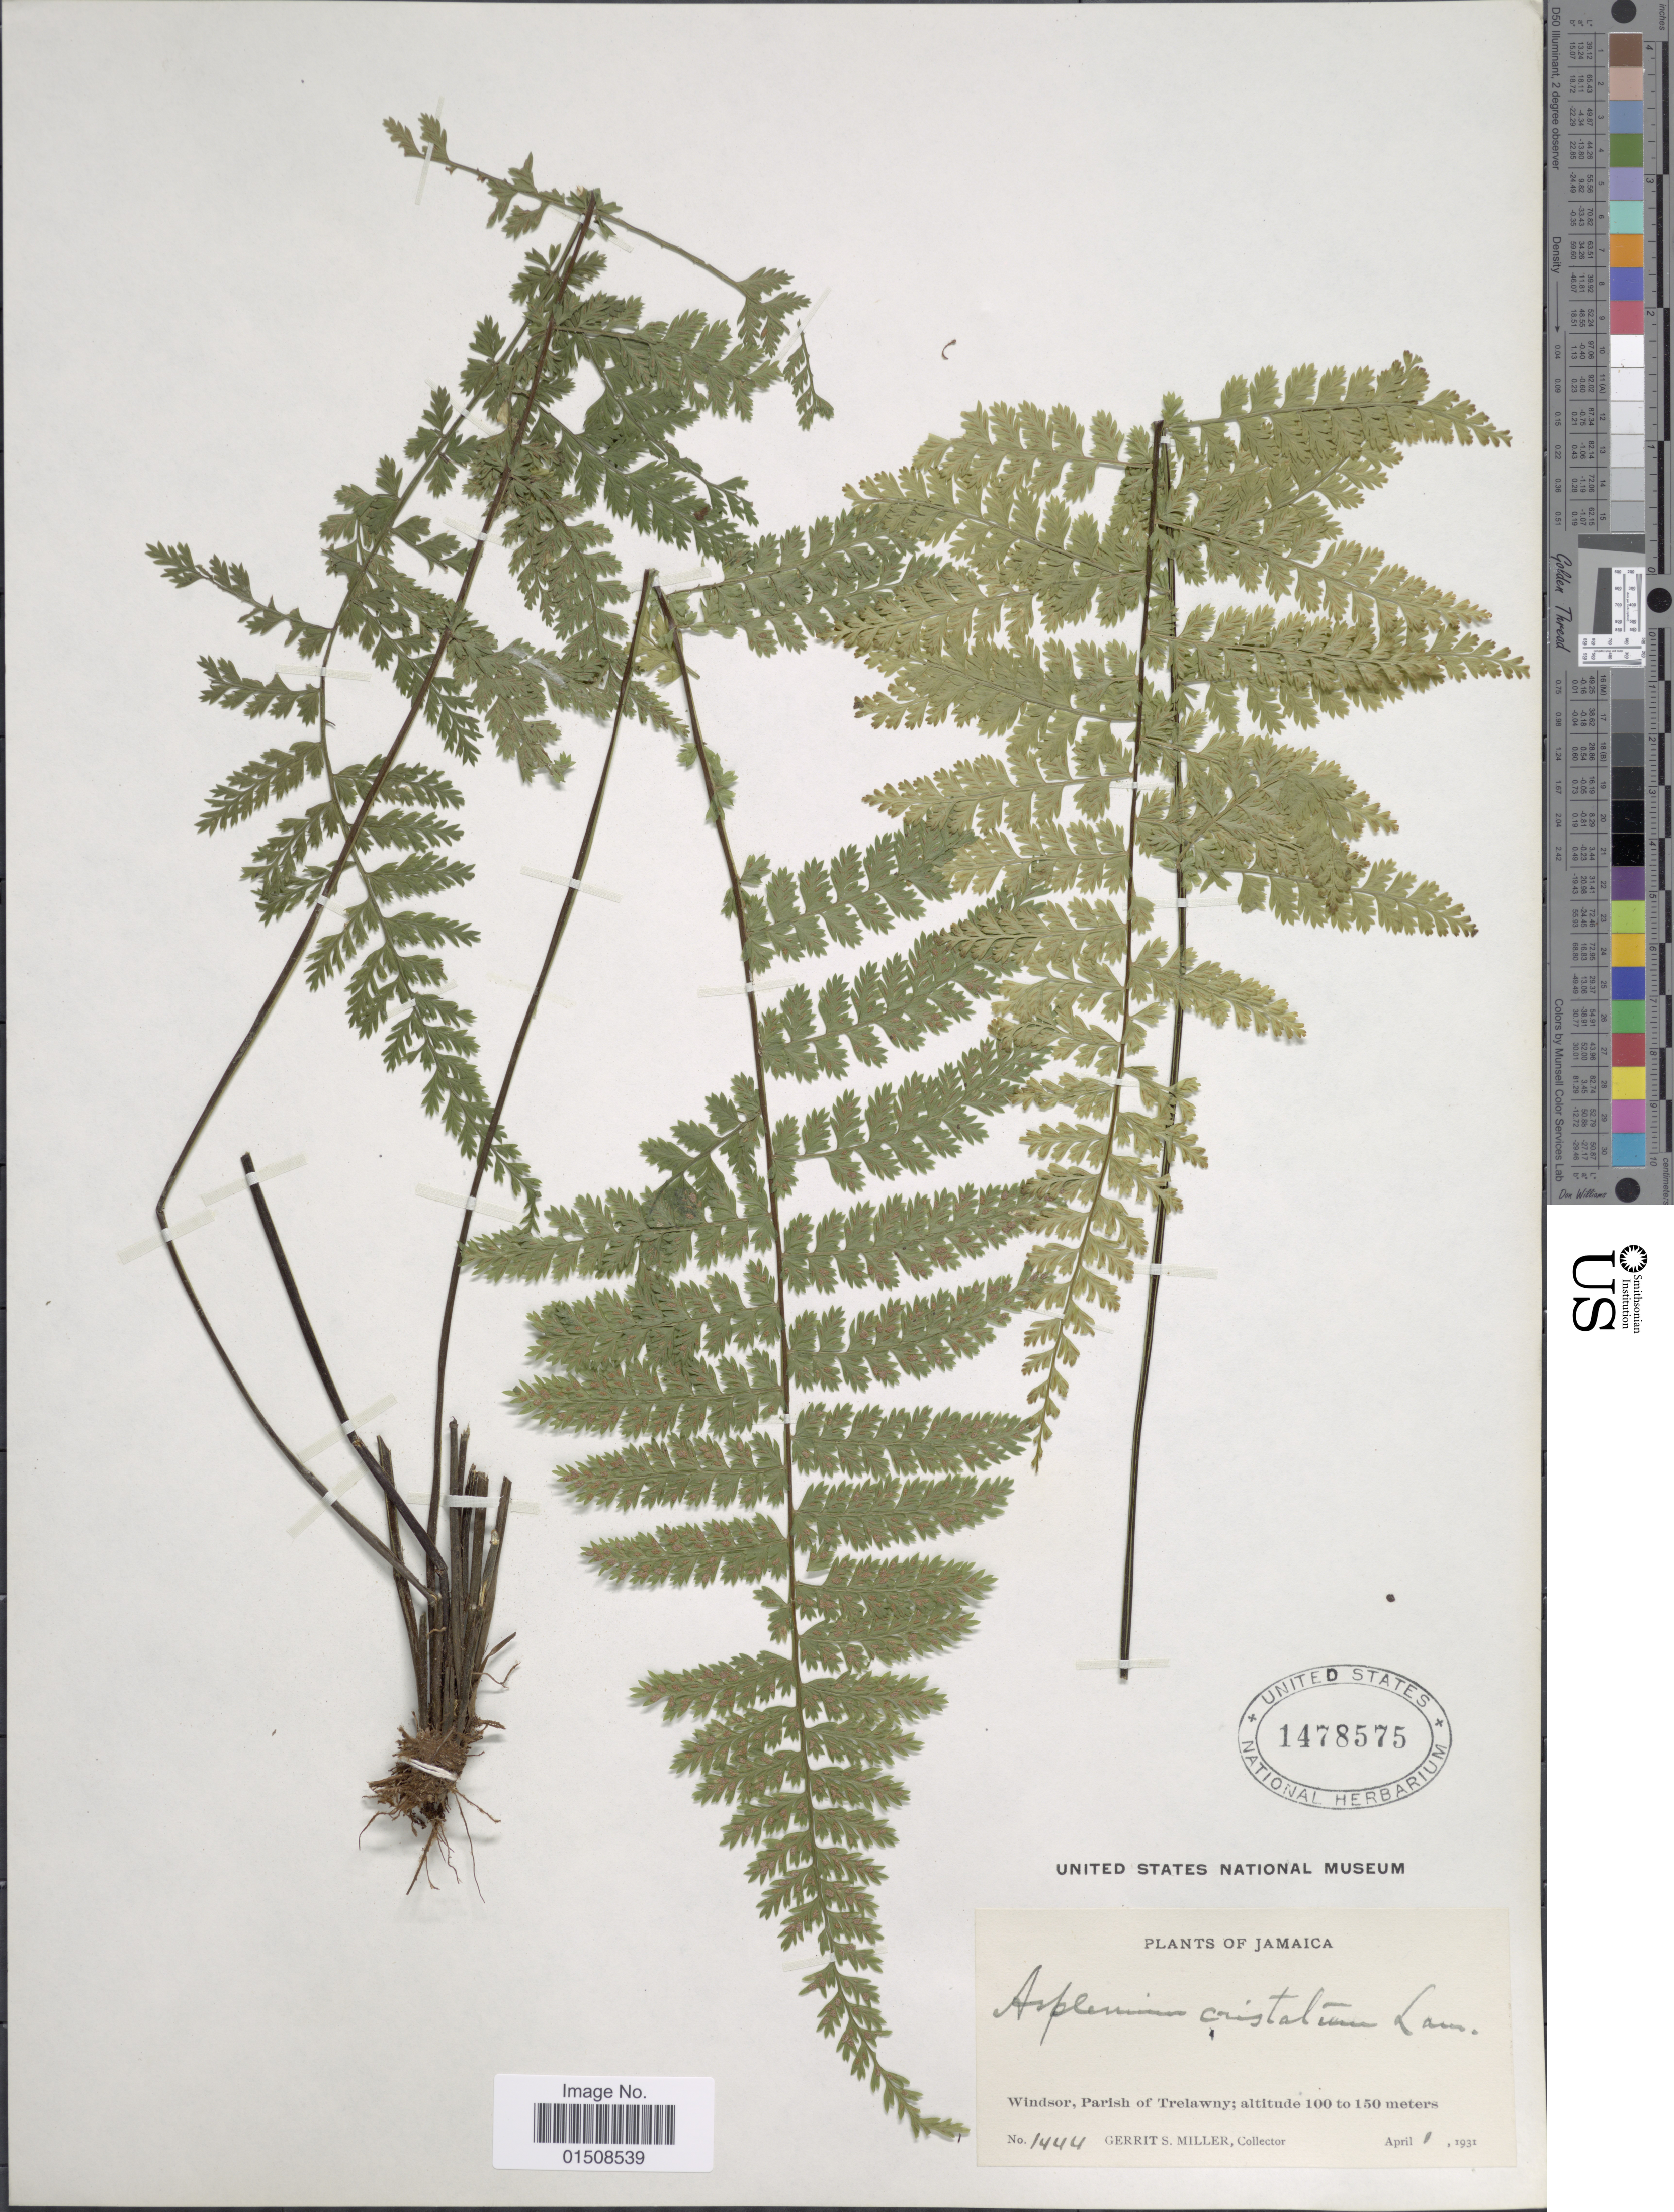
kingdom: Plantae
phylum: Tracheophyta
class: Polypodiopsida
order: Polypodiales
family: Aspleniaceae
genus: Asplenium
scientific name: Asplenium cristatum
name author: Lam.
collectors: G. S. Miller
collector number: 1444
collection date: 1931-04-01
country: Jamaica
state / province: Trelawny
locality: Windsor, Parish of Trelawny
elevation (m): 100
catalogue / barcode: US 1478575